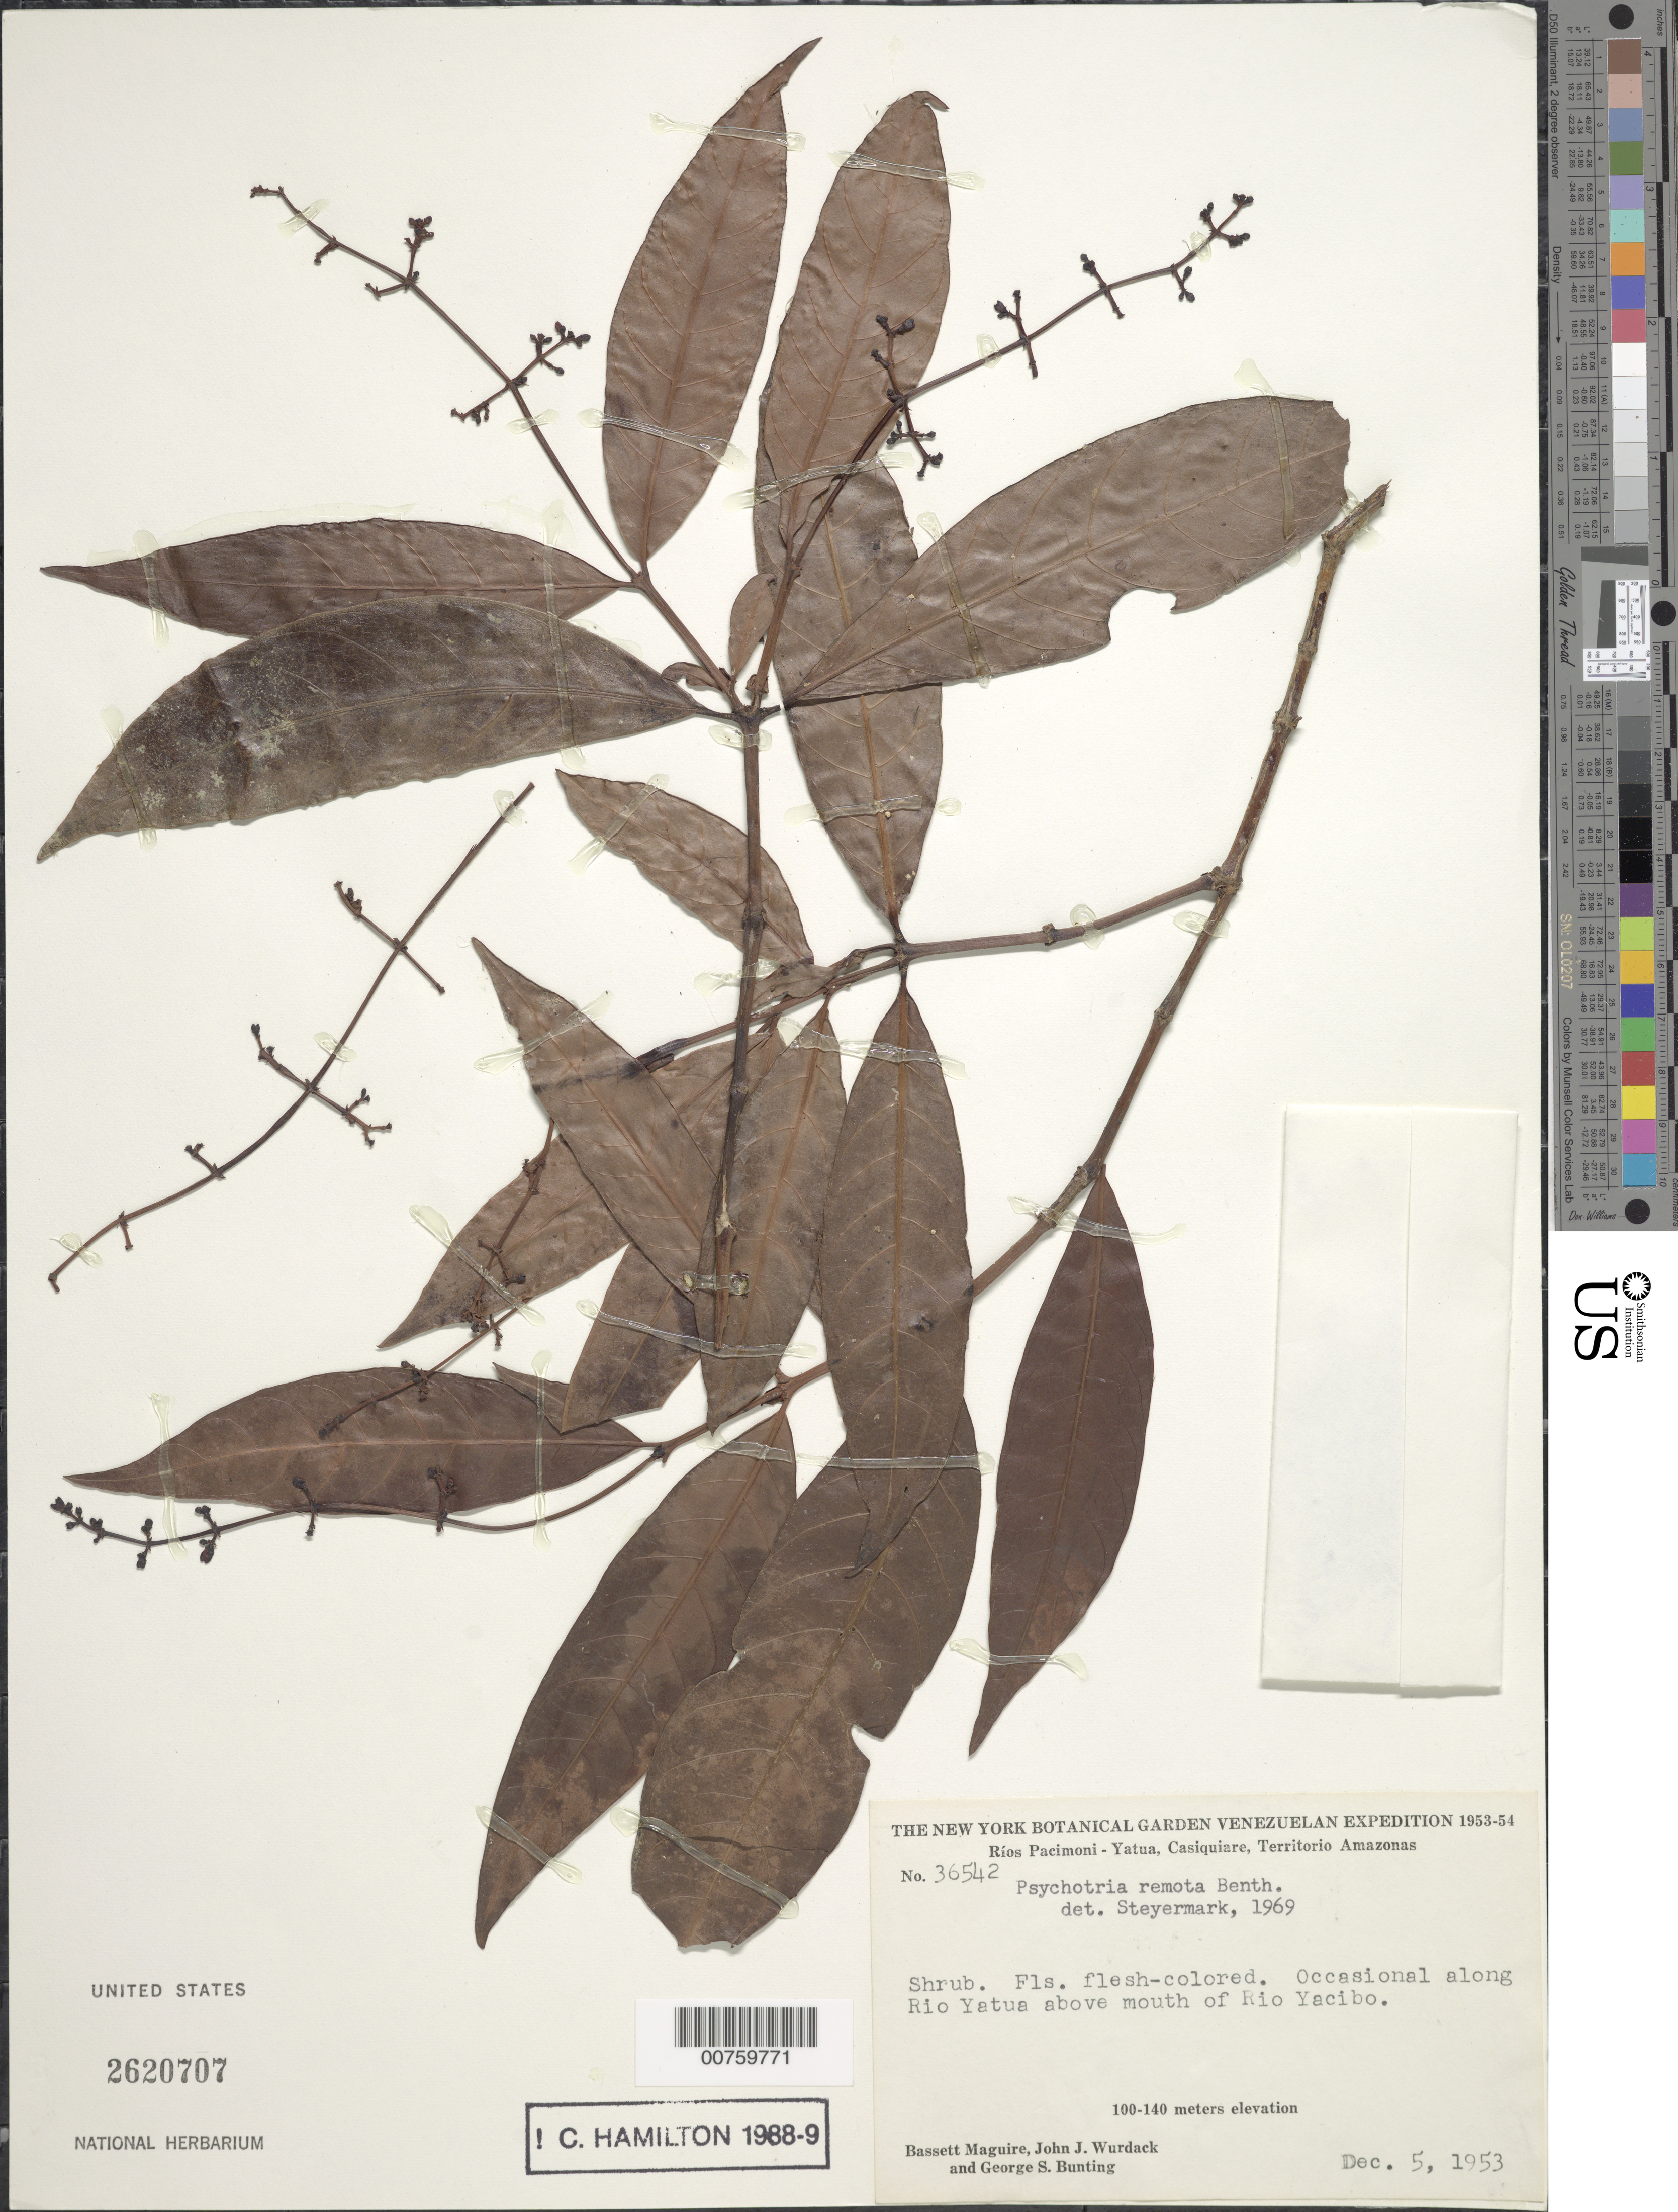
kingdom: Plantae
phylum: Tracheophyta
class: Magnoliopsida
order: Gentianales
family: Rubiaceae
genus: Psychotria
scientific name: Psychotria remota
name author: Benth.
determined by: Hamilton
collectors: B. Maguire, J. J. Wurdack & G. S. Bunting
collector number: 36542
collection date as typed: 5-Dec-53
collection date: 1953-12-05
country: Venezuela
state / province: Amazonas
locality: Casiquiare, Río Yaciba above mouth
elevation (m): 100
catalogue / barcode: US 2620707